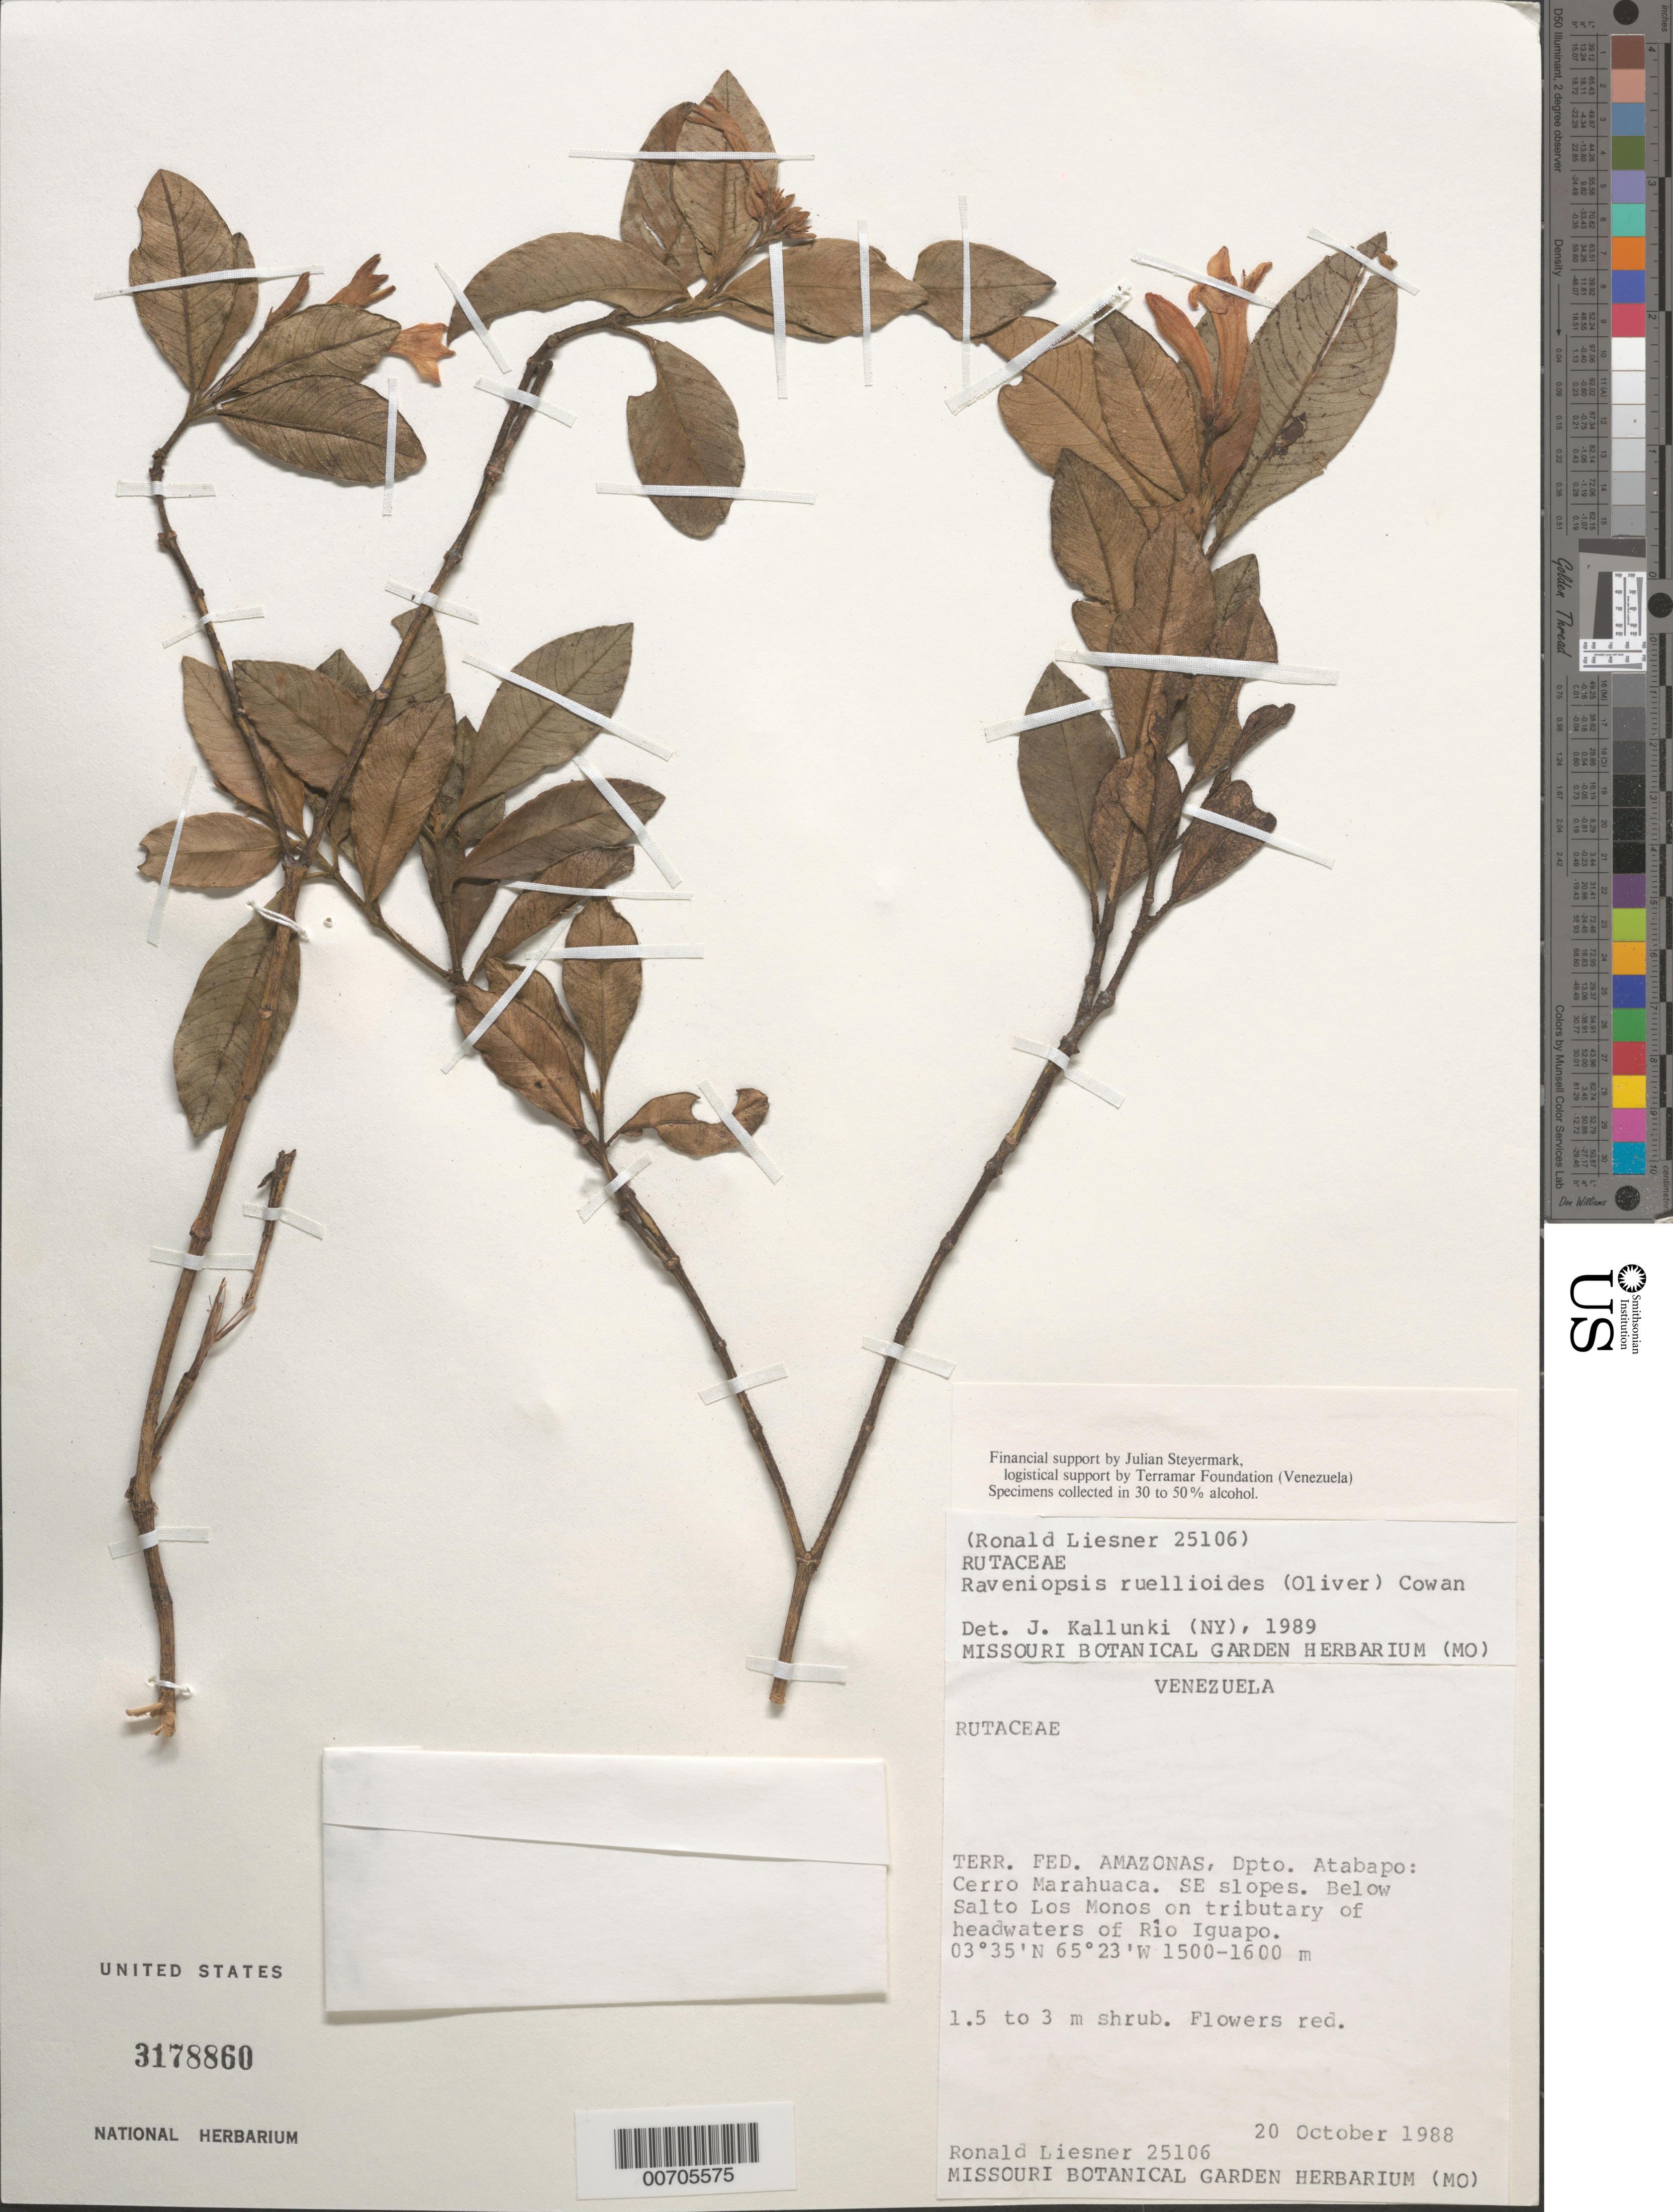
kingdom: Plantae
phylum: Tracheophyta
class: Magnoliopsida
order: Sapindales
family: Rutaceae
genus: Raveniopsis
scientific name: Raveniopsis ruellioides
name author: (Oliv.) R.S. Cowan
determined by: Kallunki, Jacquelyn A.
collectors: R. L. Liesner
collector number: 25106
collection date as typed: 20-Oct-88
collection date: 1988-10-20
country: Venezuela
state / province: Amazonas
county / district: Atabapo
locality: Cerro Marahuaca, below Salto Los Monos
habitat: SE slopes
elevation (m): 1500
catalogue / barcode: US 3178860